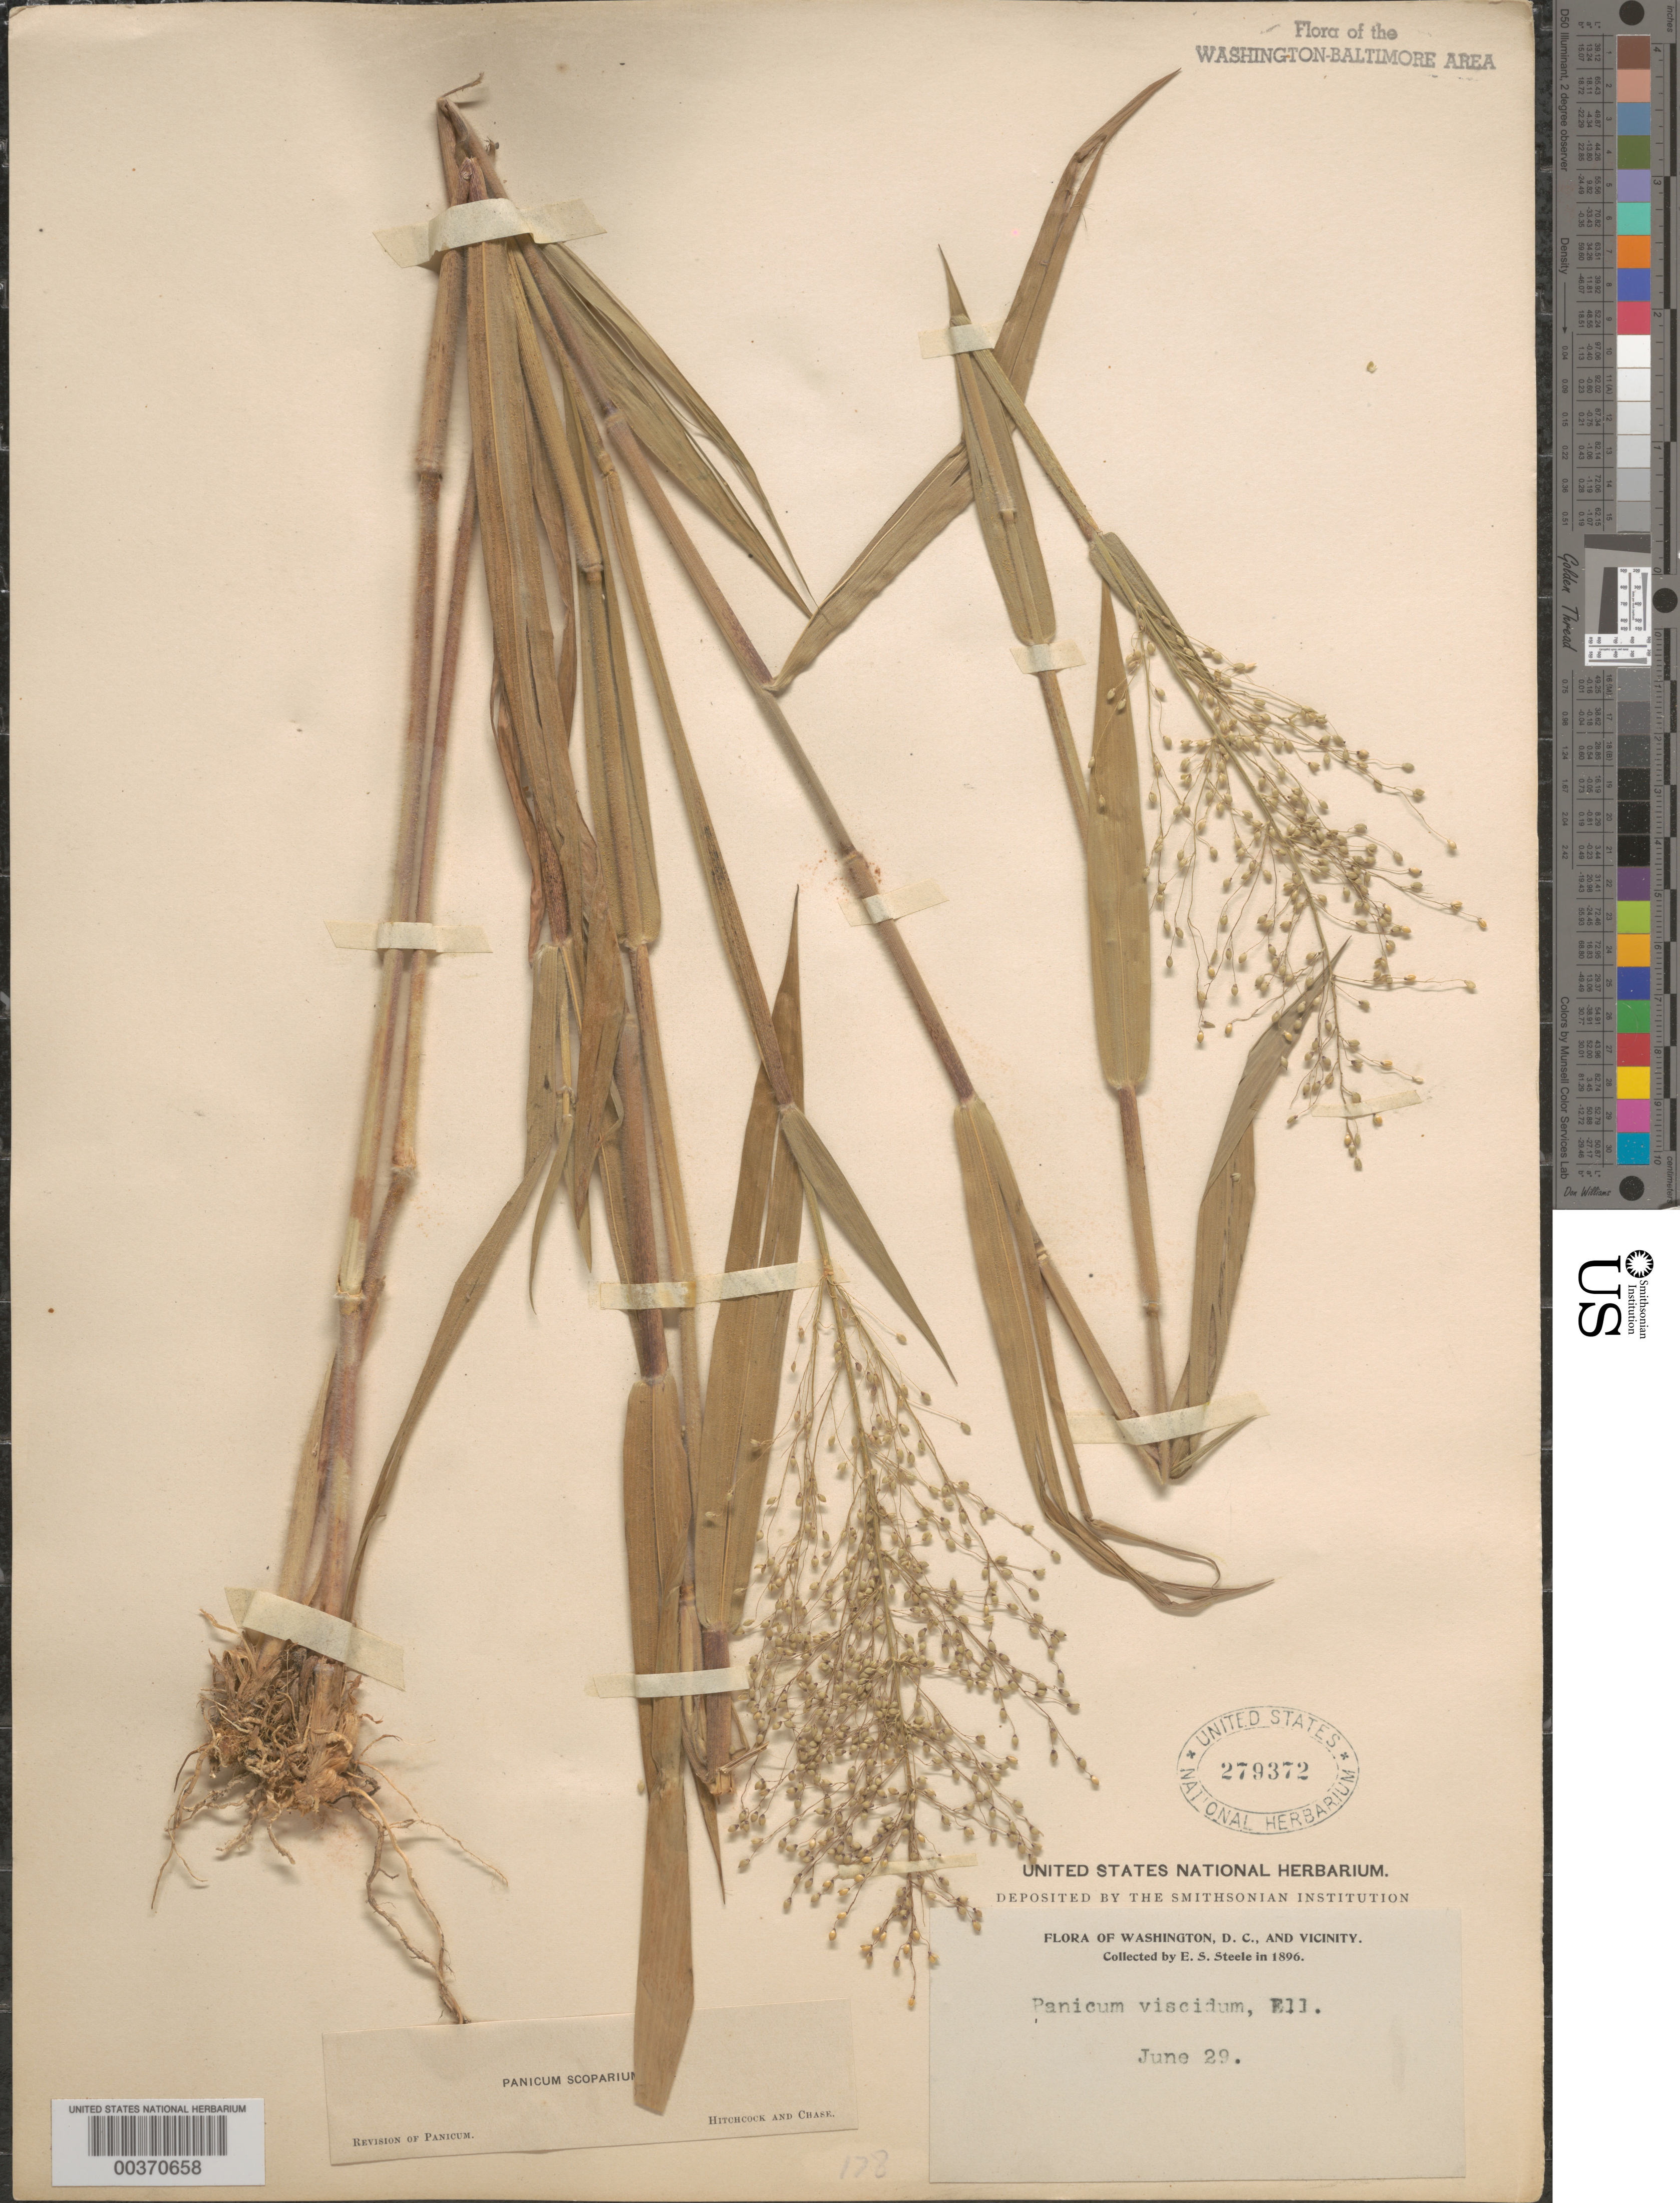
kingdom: Plantae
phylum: Tracheophyta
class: Liliopsida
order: Poales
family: Poaceae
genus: Dichanthelium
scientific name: Dichanthelium scoparium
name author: (Lam.) Gould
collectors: E. Steele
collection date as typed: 29 Jun 1896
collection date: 1896-06-29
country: United States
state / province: District of Columbia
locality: Washington DC area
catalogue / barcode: US 279372